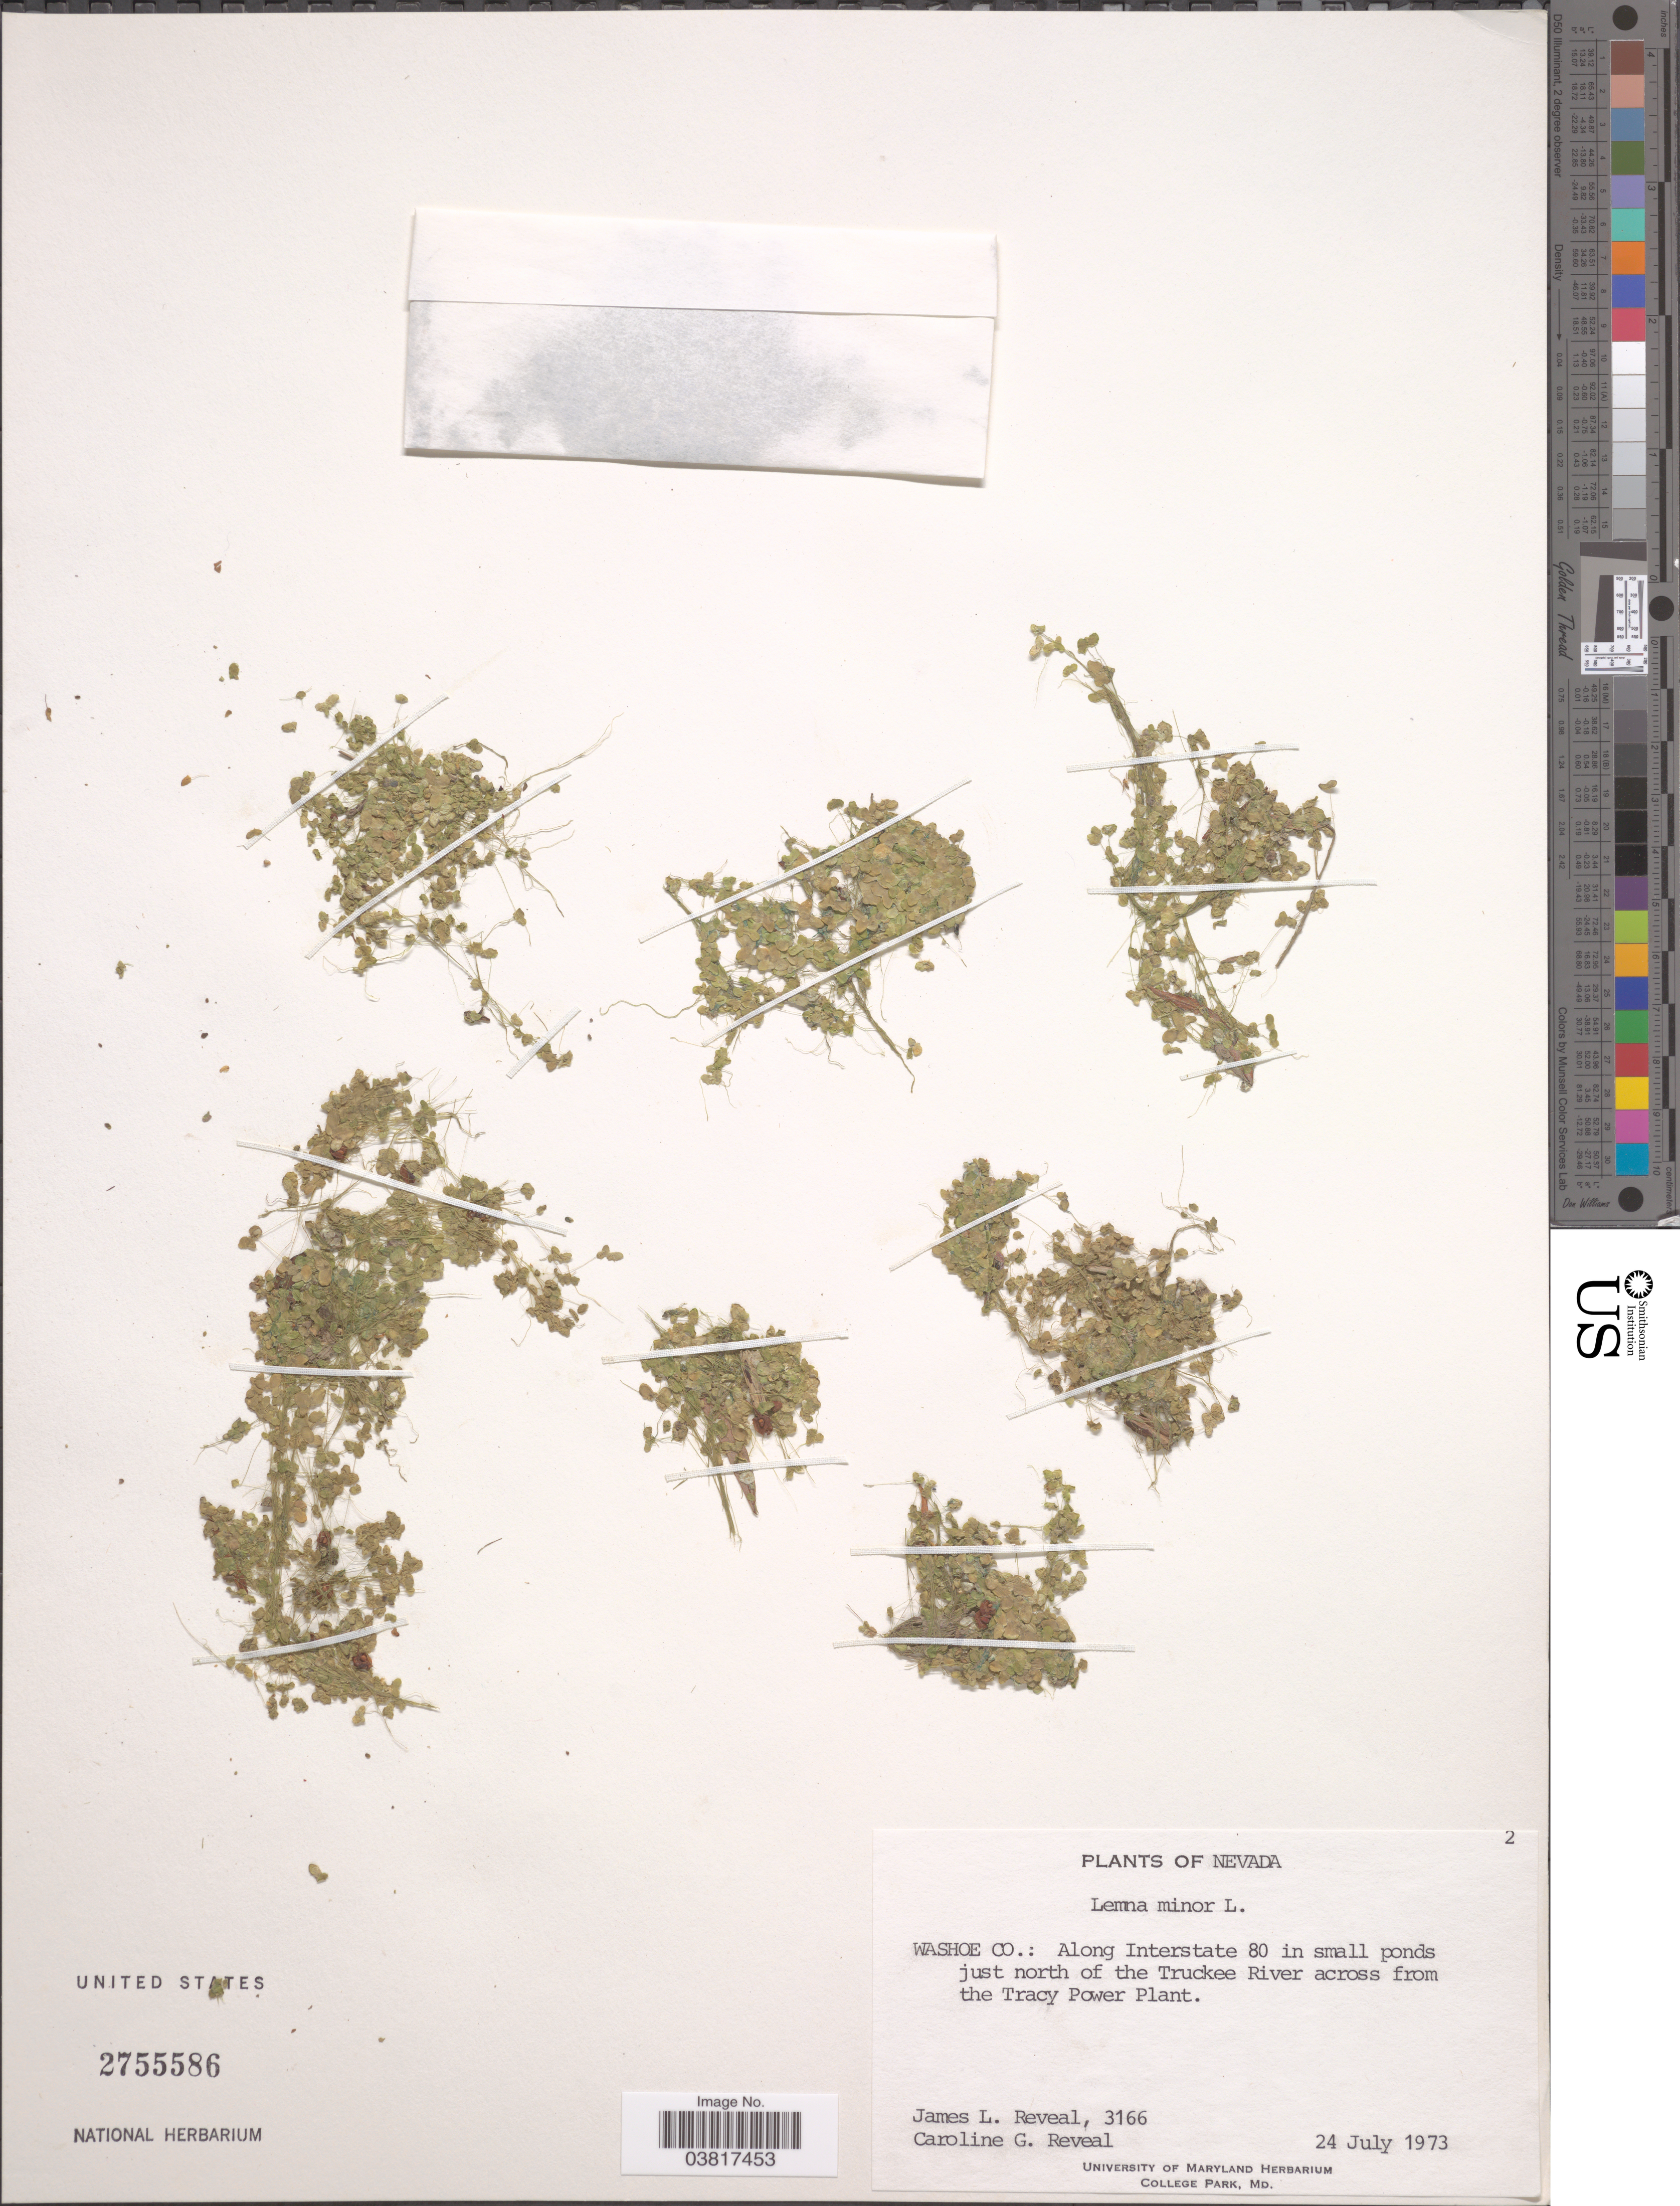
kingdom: Plantae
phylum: Tracheophyta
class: Liliopsida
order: Alismatales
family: Araceae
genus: Lemna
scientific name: Lemna minor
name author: L.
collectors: J. L. Reveal & C. G. Reveal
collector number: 3166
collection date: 1973-07-24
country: United States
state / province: Nevada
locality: Washoe Co.: Along Interstate 80 in small ponds just north of the Truckee River across from the Tracy Power Plant.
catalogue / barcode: US 2755586